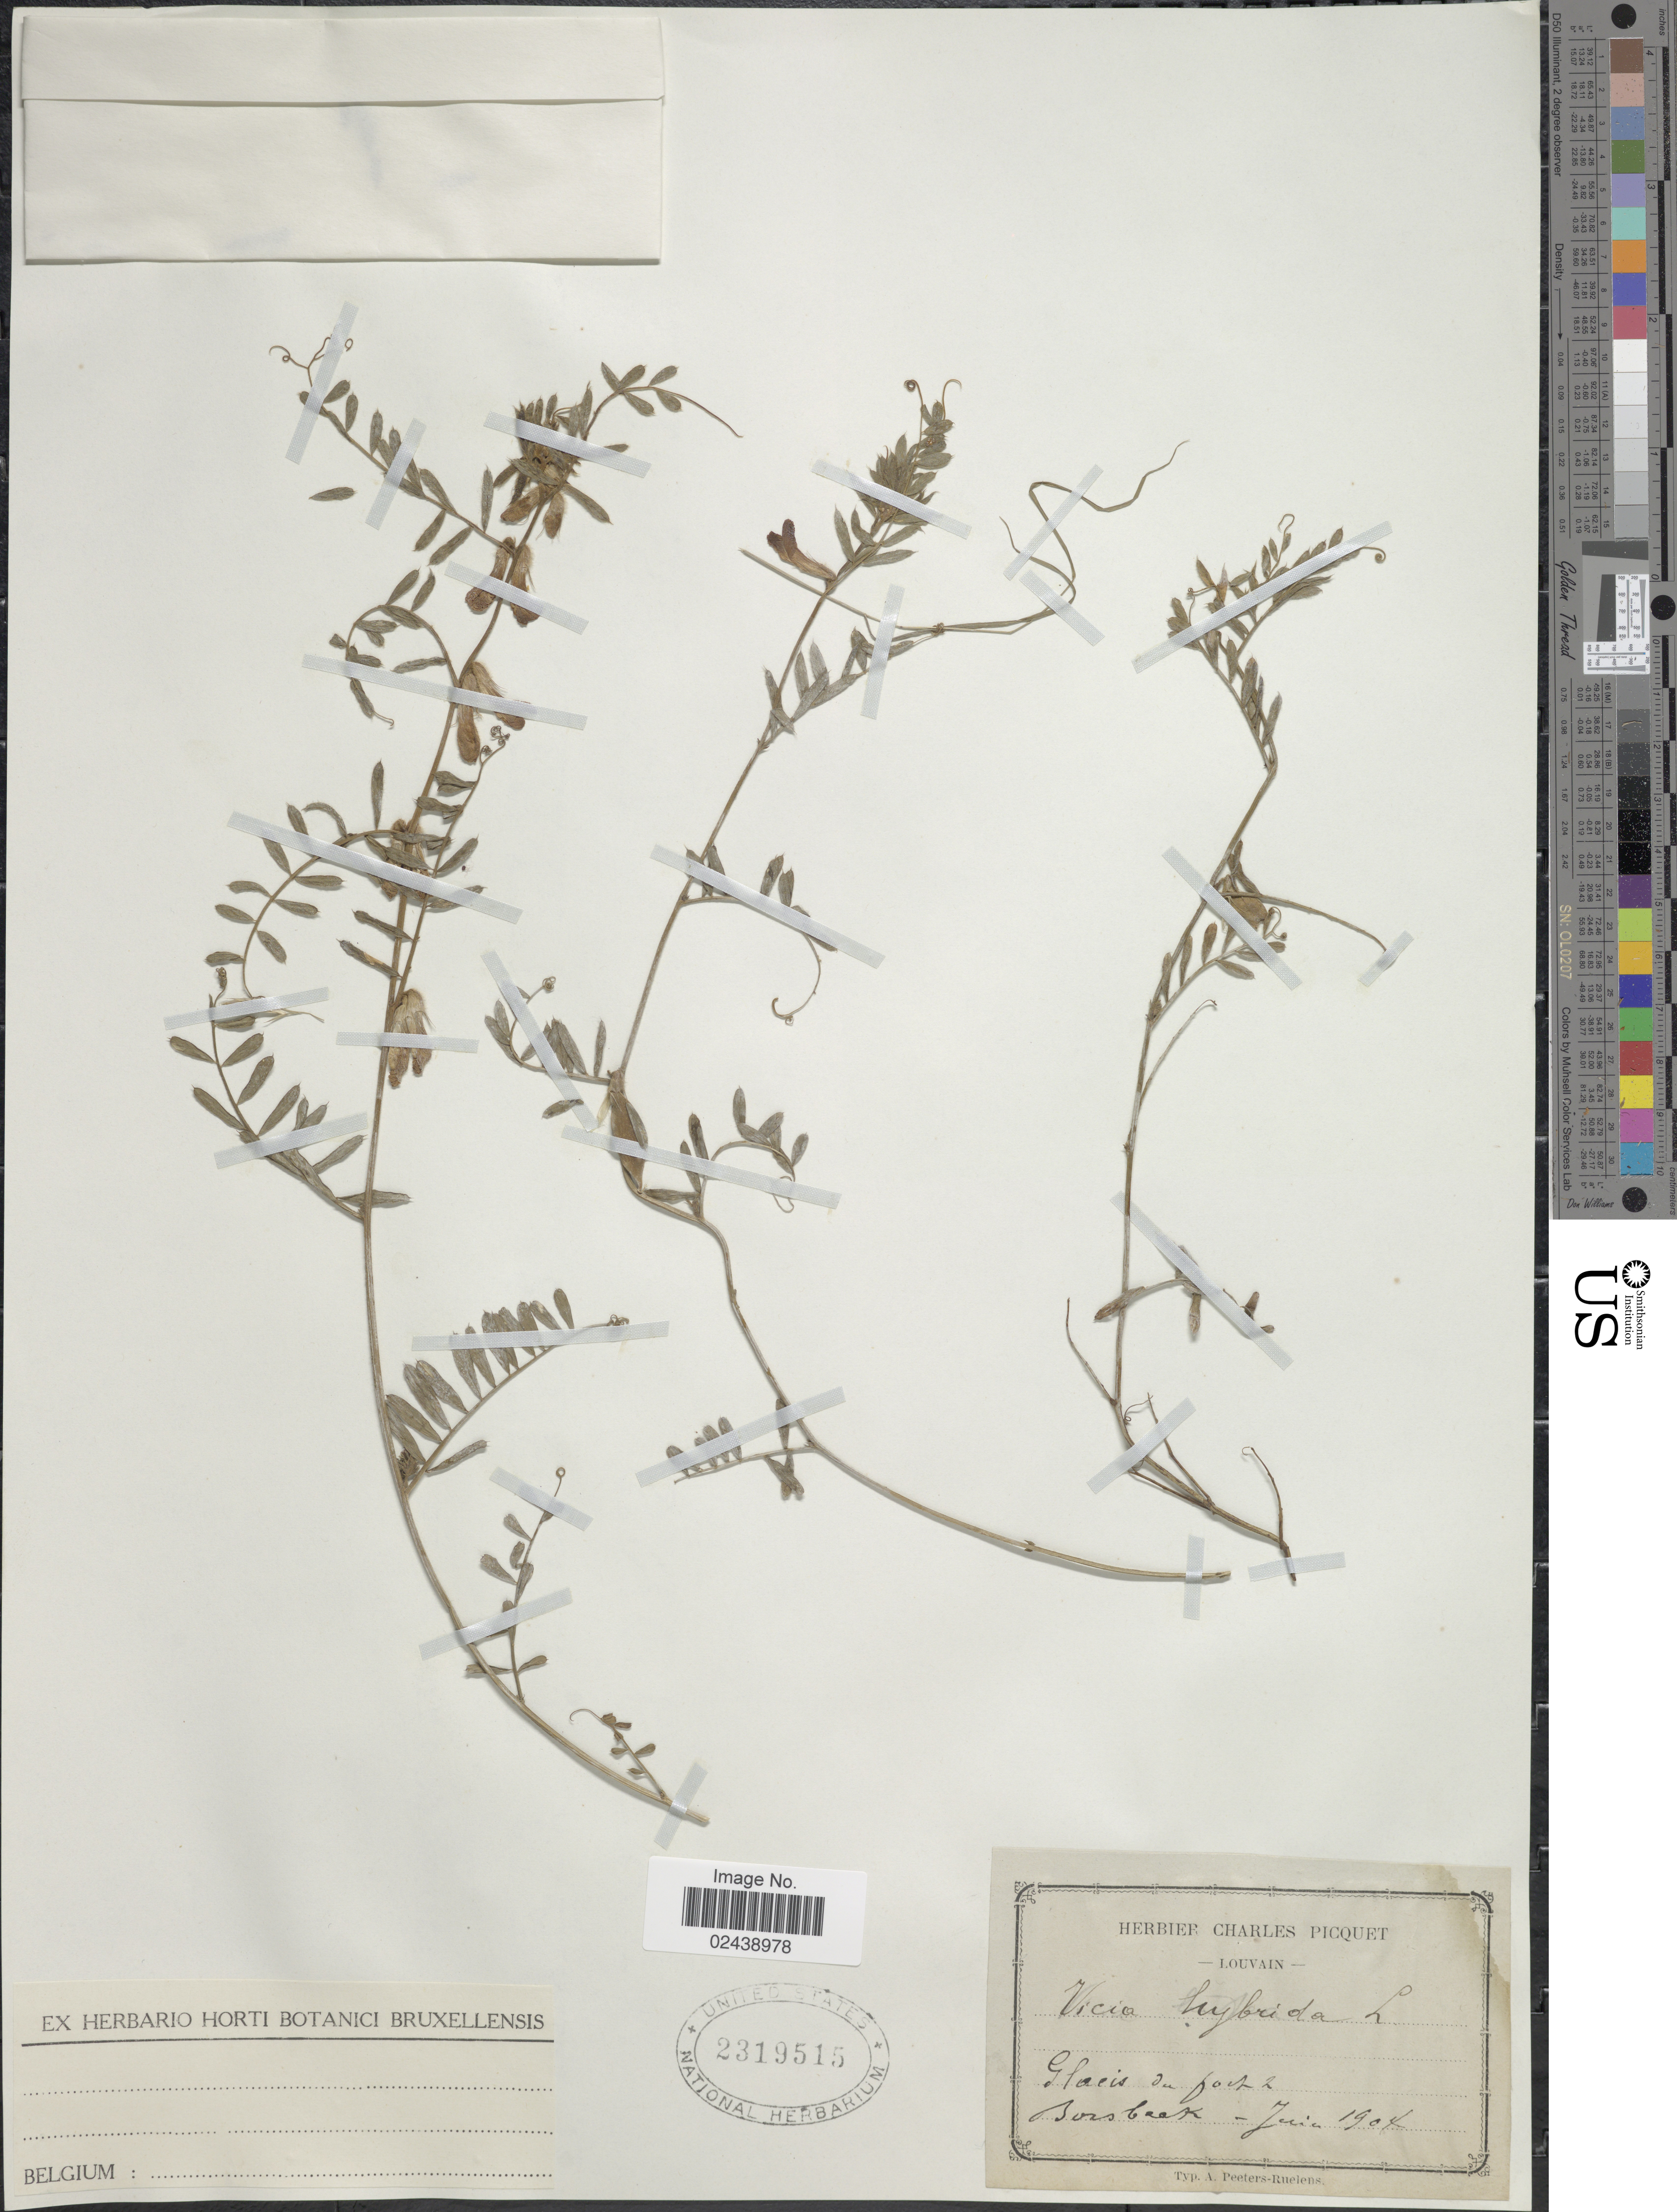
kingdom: Plantae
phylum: Tracheophyta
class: Magnoliopsida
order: Fabales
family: Fabaceae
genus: Vicia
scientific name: Vicia hybrida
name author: L.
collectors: Ex herb. Charles Picquet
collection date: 1904-06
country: Belgium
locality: Glacis du fouzz [interpreted] Borsbeek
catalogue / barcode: US 2319515